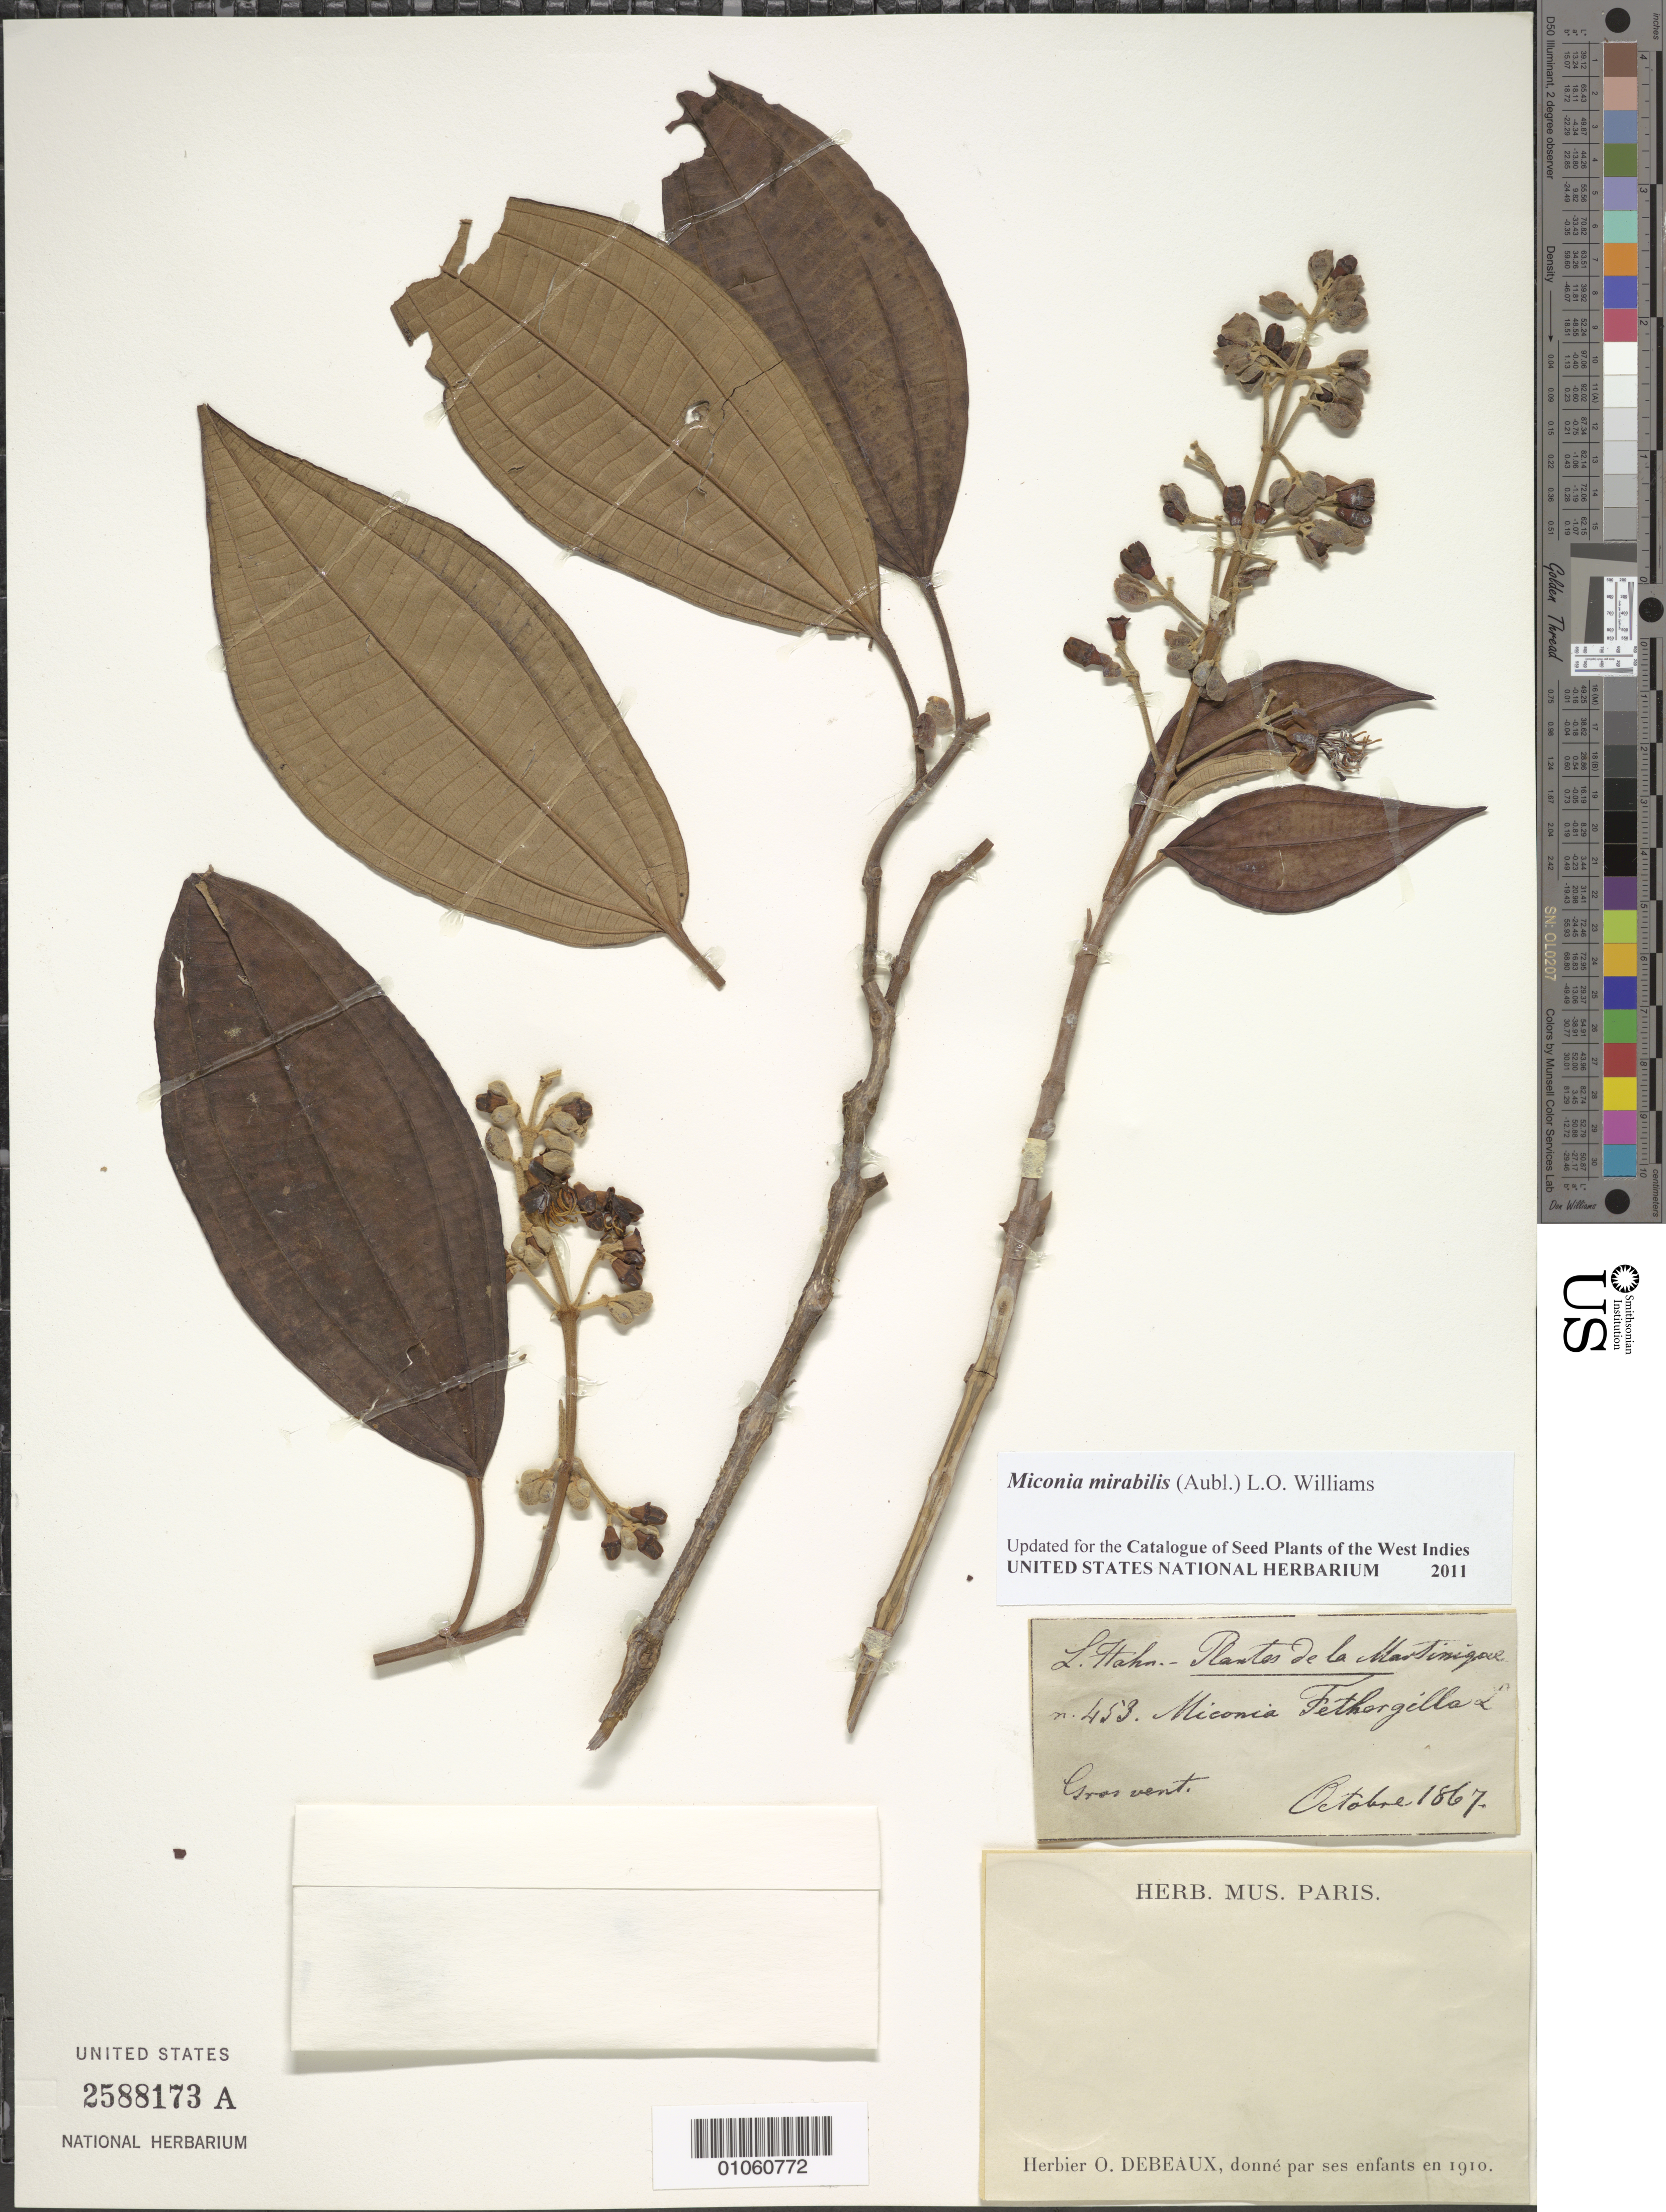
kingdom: Plantae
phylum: Tracheophyta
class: Magnoliopsida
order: Myrtales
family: Melastomataceae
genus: Miconia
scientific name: Miconia mirabilis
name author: (Aubl.) L.O. Williams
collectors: L. Hahn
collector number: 459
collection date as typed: Oct 1867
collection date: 1867-10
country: Martinique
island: Martinique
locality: Gros Vent [?]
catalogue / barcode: US 2588173A